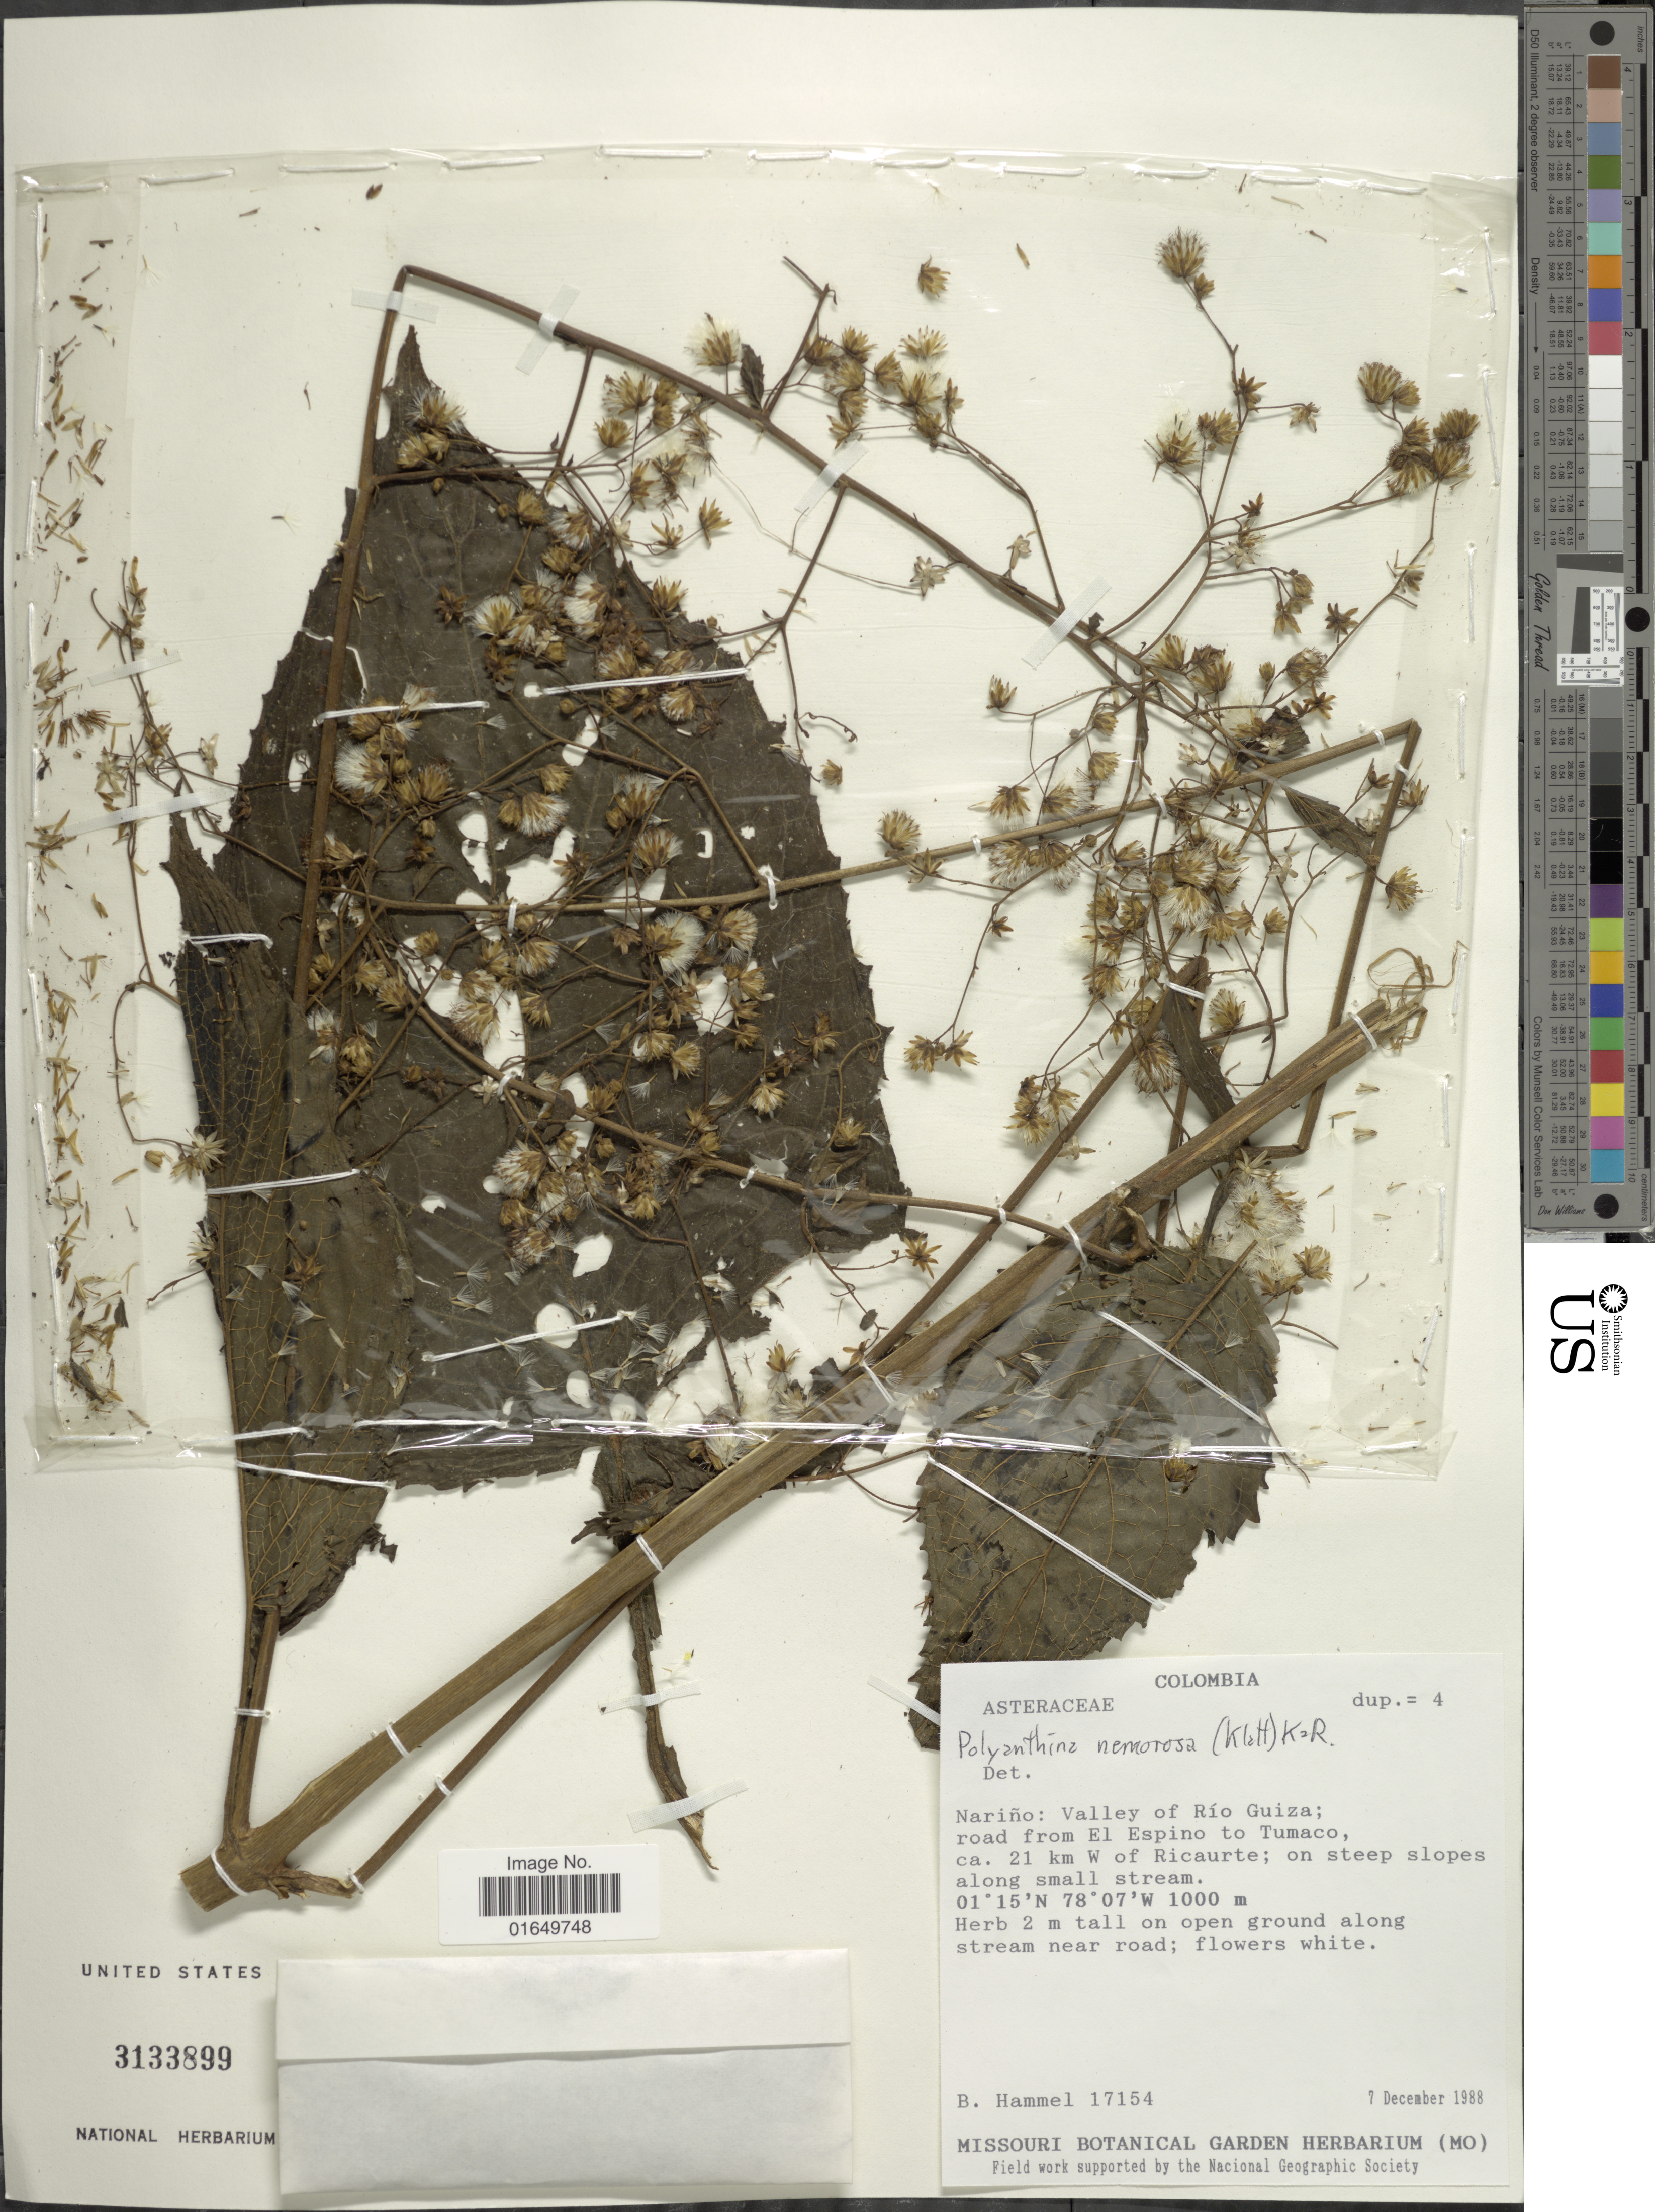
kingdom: Plantae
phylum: Tracheophyta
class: Magnoliopsida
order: Asterales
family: Asteraceae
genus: Polyanthina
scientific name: Polyanthina nemorosa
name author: (Klatt) R.M. King & H. Rob.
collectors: B. Hammel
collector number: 17154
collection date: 1988-12-07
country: Colombia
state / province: Nariño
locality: Valley of Río Guiza; road from El Espino to Tumaco, ca. 21 km W of Ricaurte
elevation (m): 1000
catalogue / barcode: US 3133899